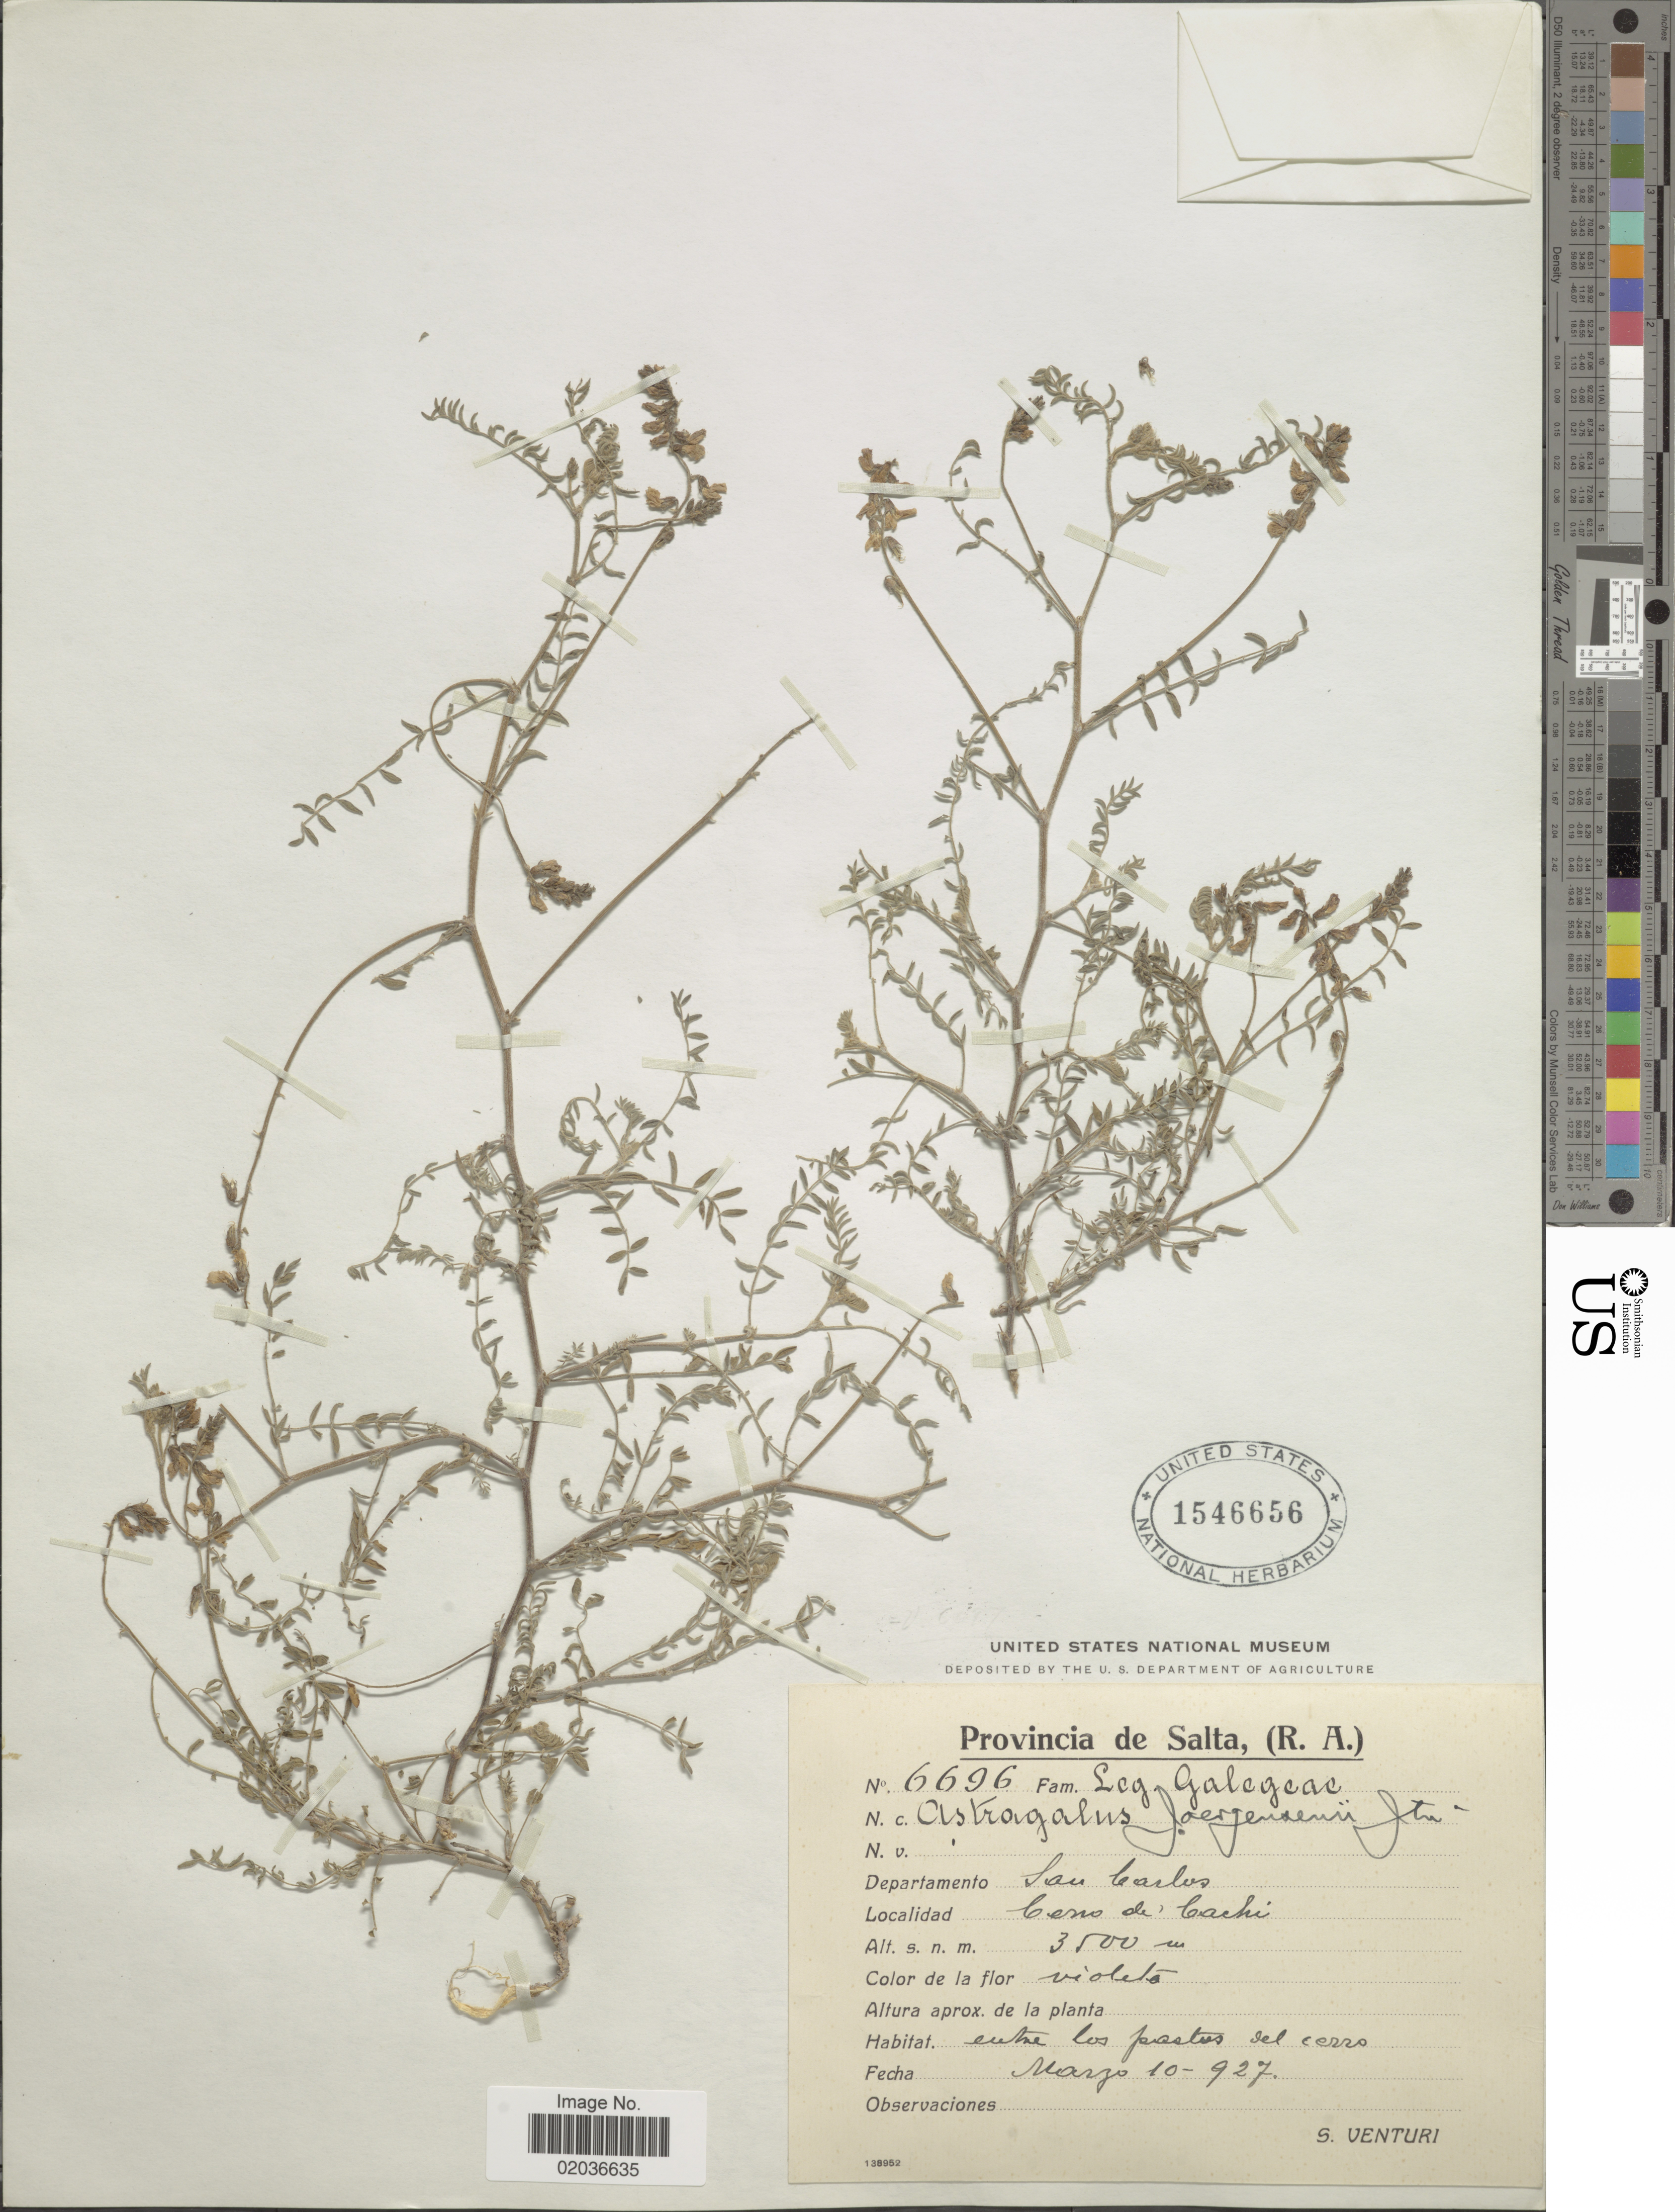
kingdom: Plantae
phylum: Tracheophyta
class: Magnoliopsida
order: Fabales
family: Fabaceae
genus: Astragalus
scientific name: Astragalus joergensenii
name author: I.M. Johnst.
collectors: S. Venturi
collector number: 6696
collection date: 1927-03-10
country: Argentina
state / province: Salta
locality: Provincia de Salta, (R.A.). Departamento San Carlos. Cerro de Cachi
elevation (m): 3500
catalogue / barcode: US 1546656